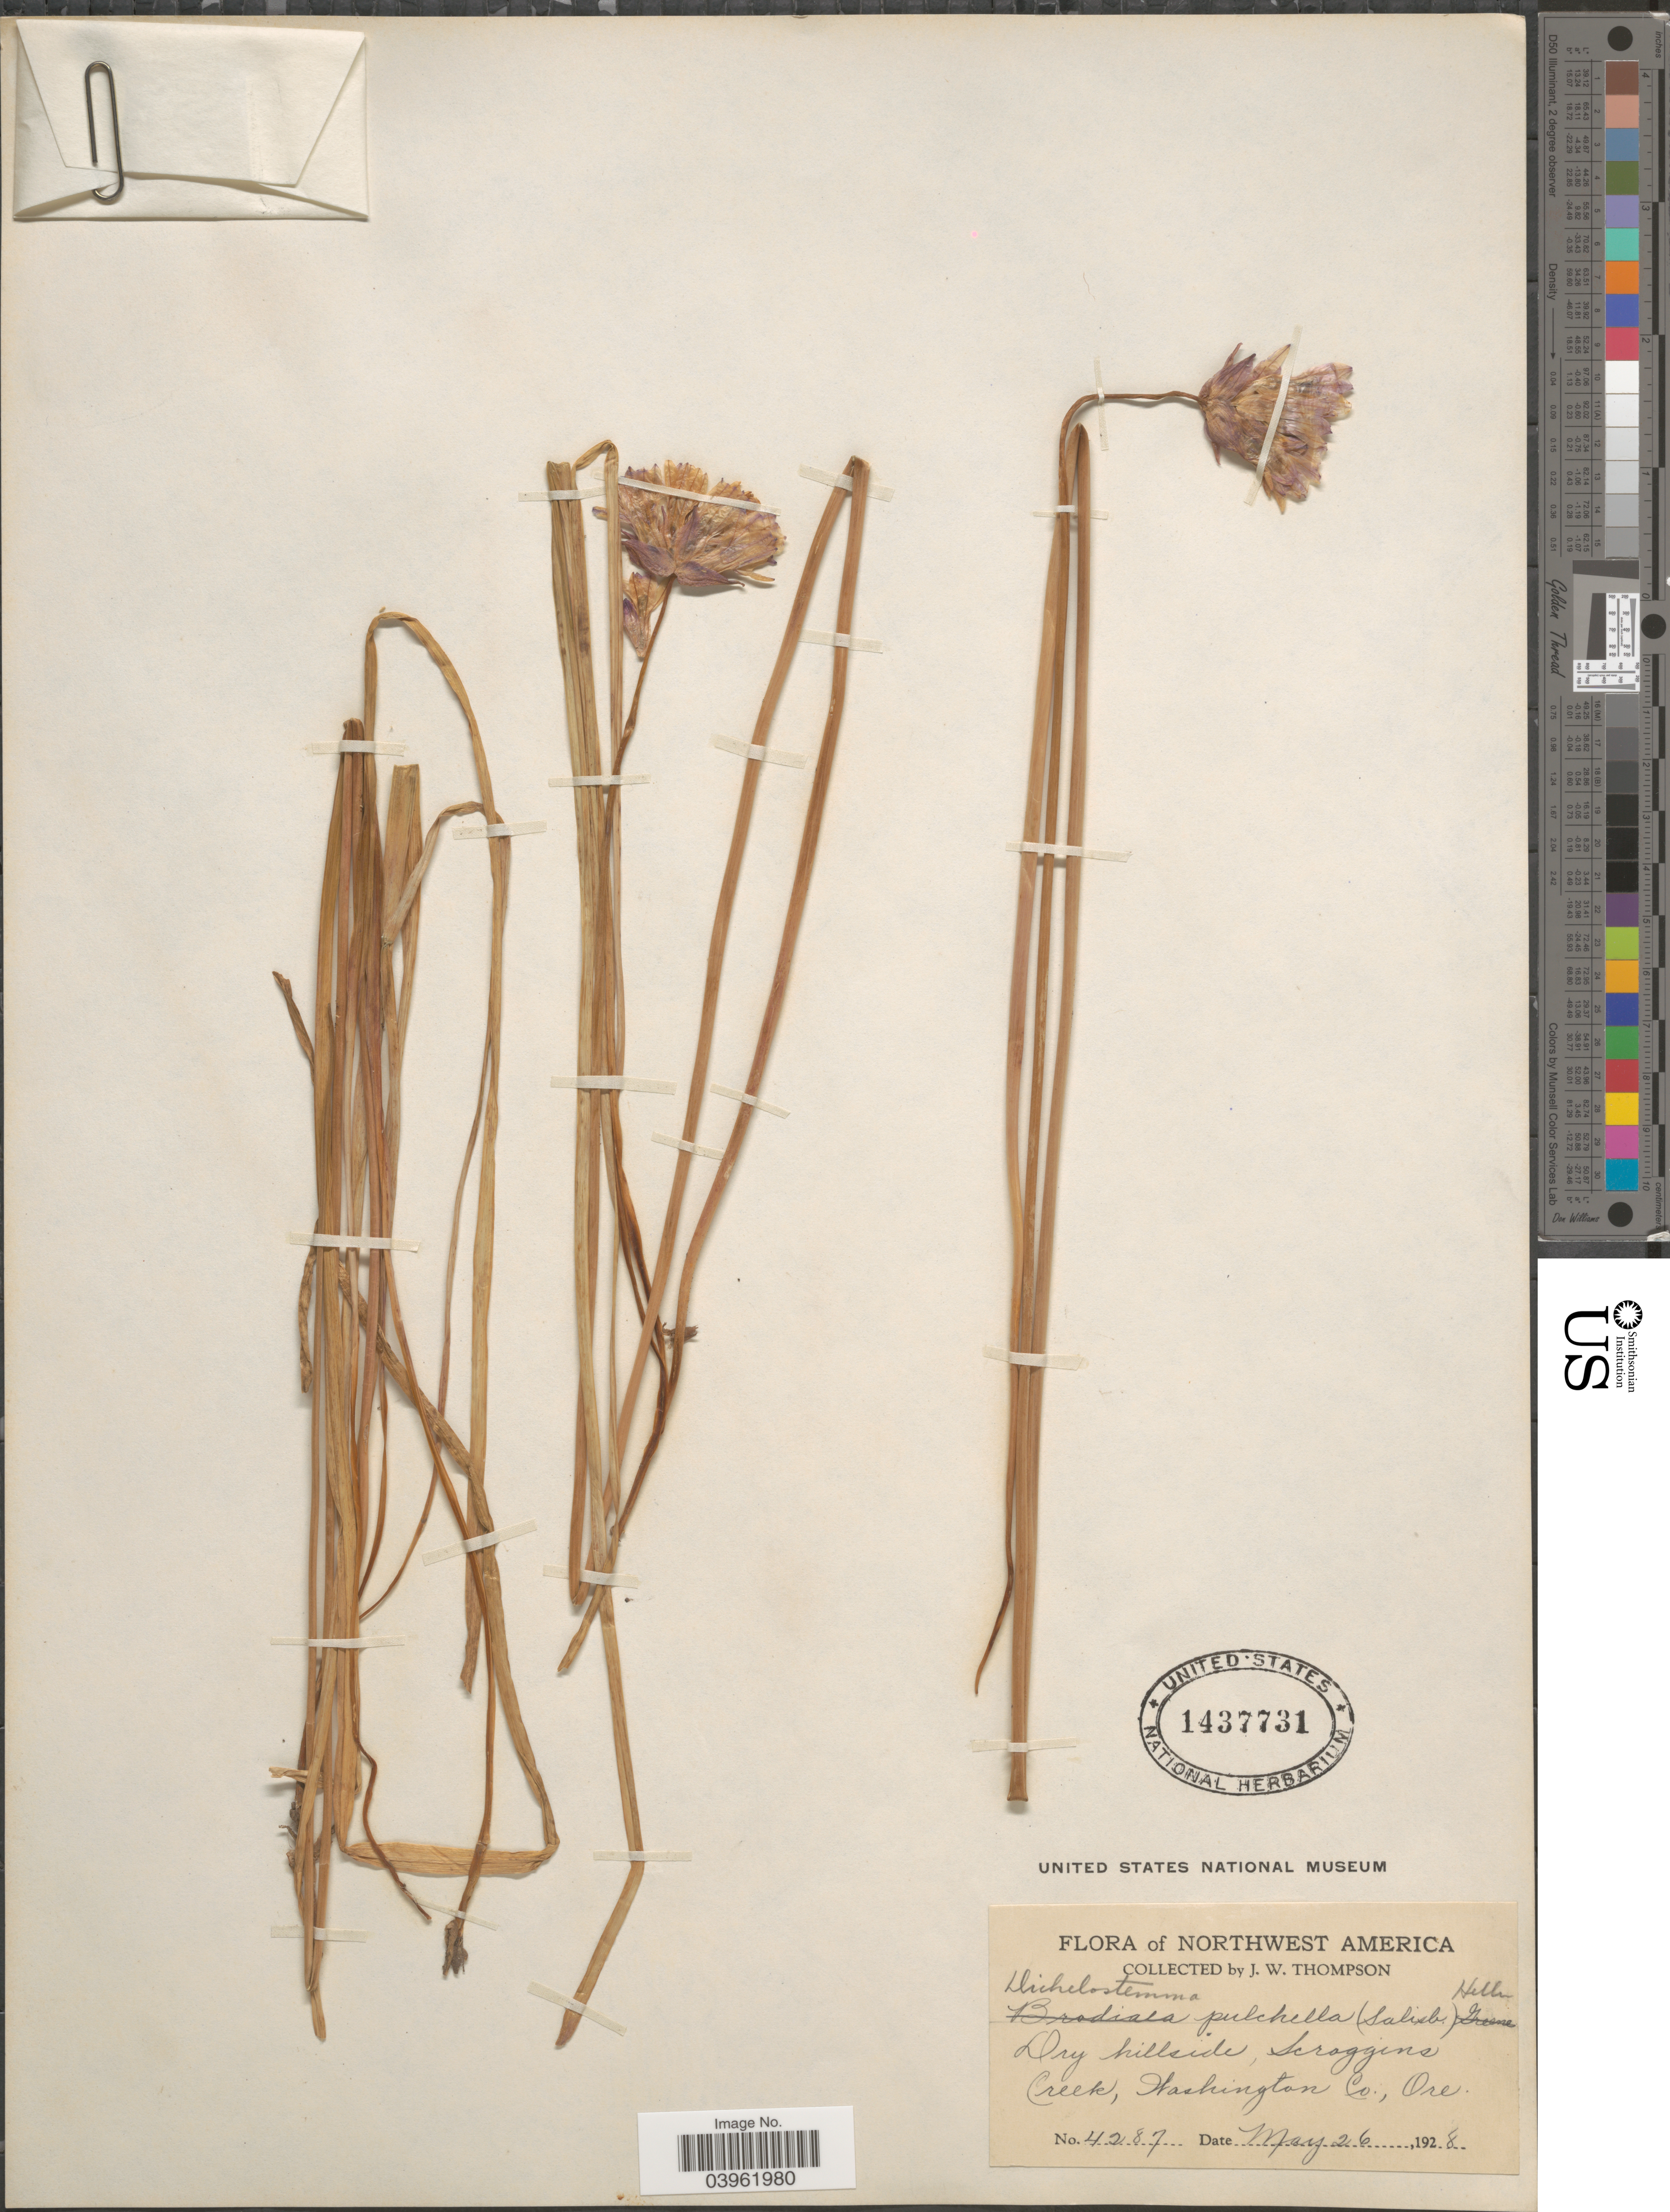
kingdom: Plantae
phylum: Tracheophyta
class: Liliopsida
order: Asparagales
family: Asparagaceae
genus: Dichelostemma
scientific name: Dichelostemma pulchellum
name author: (Salisb.) A. Heller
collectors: J. Thompson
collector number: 4287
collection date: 1928-05-26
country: United States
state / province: Oregon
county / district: Washington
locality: Northwest America. Dry hillside, Scroggins Creek, Washington Co.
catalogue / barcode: US 1437731